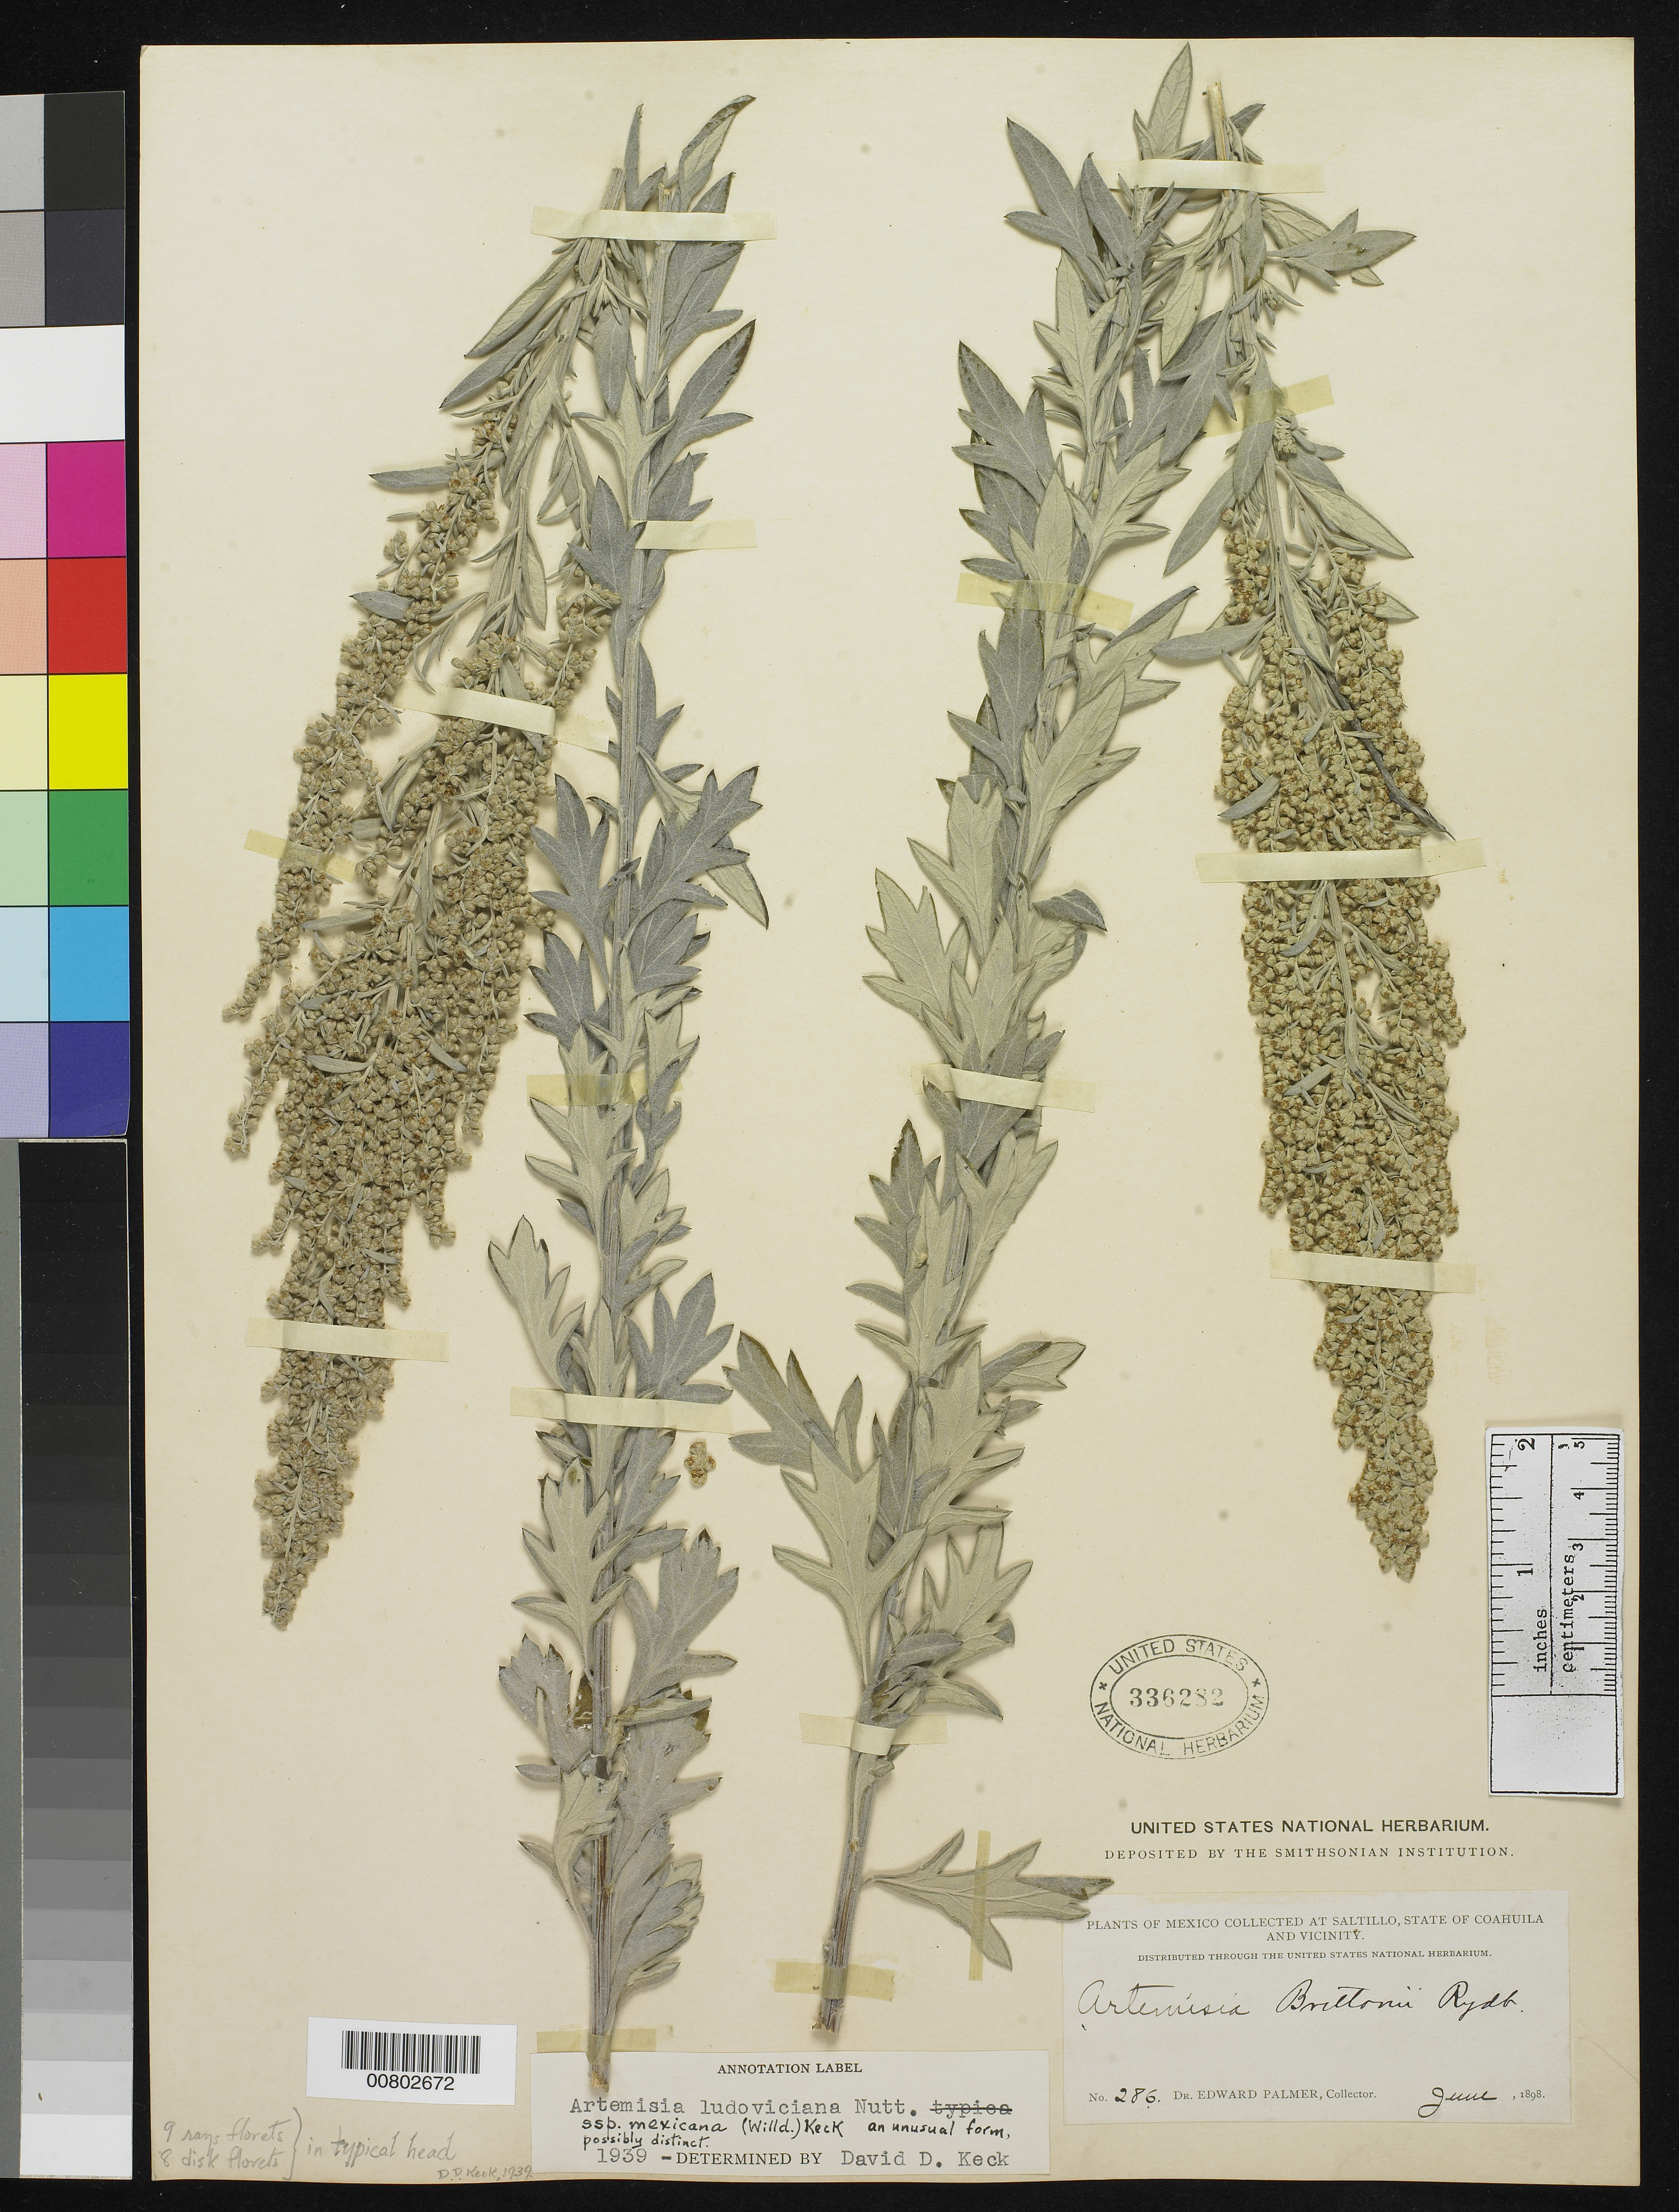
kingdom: Plantae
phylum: Tracheophyta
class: Magnoliopsida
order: Asterales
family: Asteraceae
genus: Artemisia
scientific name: Artemisia ludoviciana subsp. mexicana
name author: (Willd. ex Spreng.) D.D. Keck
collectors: E. Palmer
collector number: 286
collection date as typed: Jun 1898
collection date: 1898-06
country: Mexico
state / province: Coahuila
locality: Saltillo, Coahuila and vicinity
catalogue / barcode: US 336282